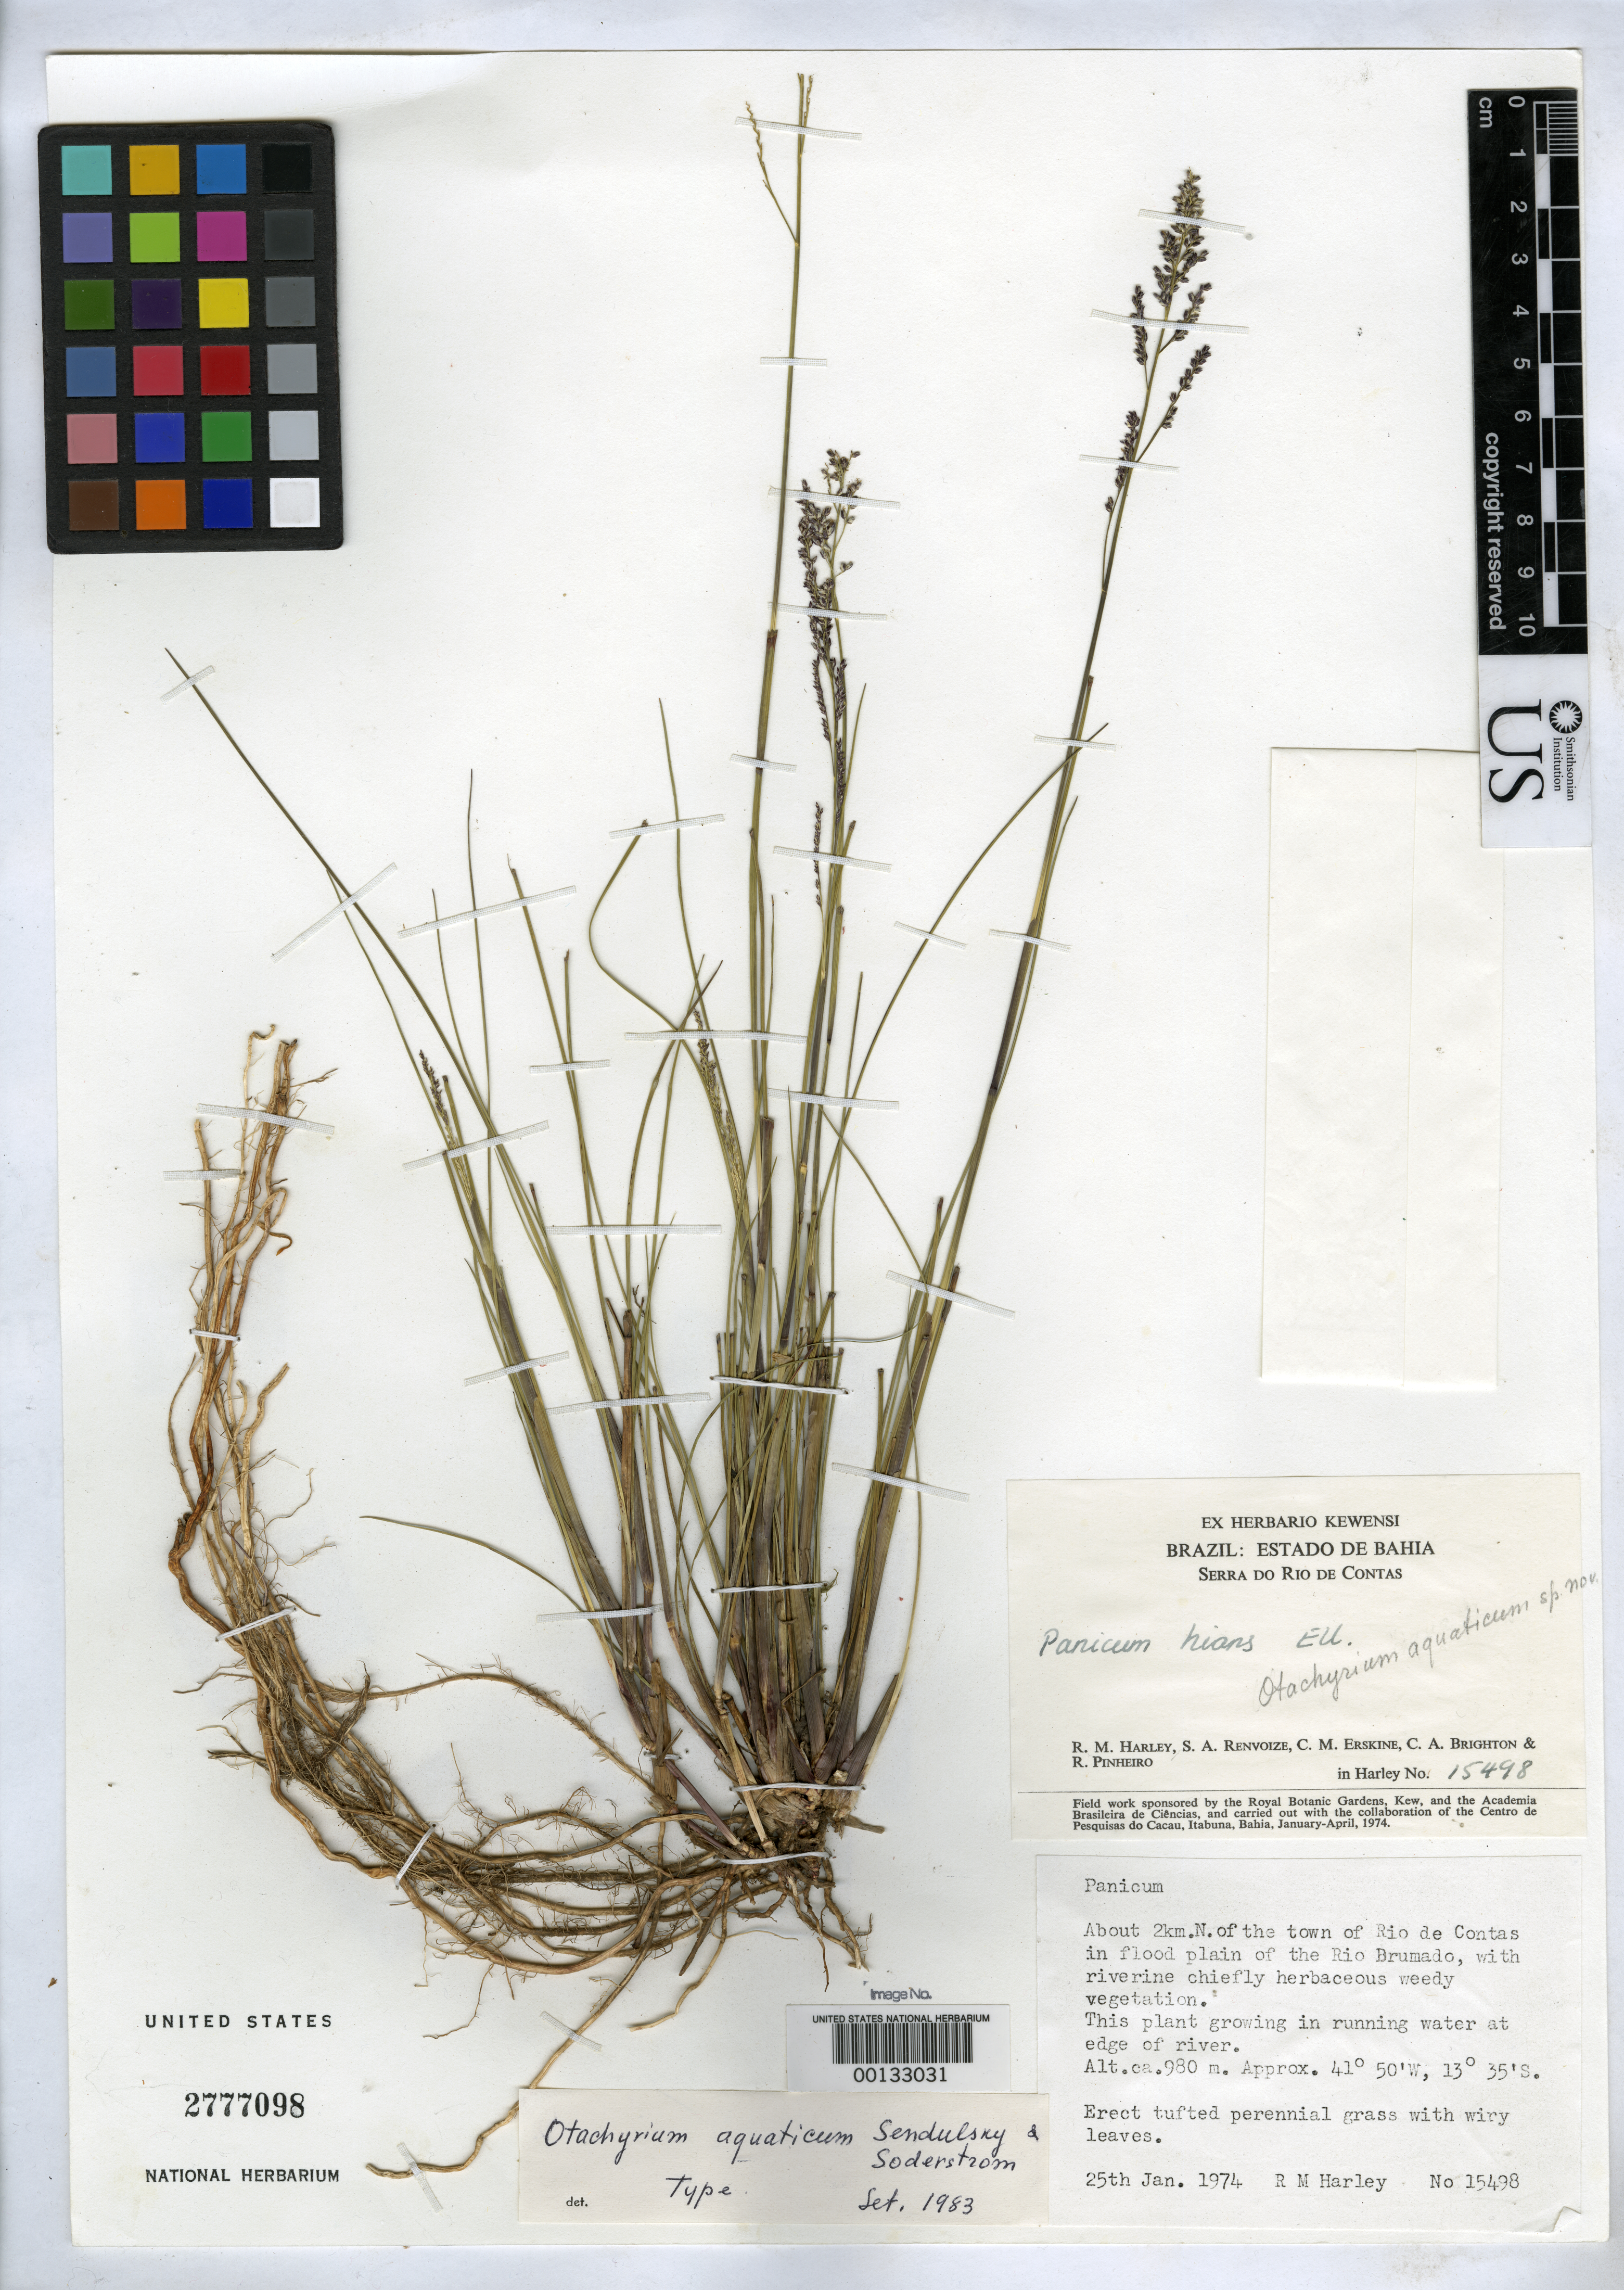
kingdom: Plantae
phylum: Tracheophyta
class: Liliopsida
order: Poales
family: Poaceae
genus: Otachyrium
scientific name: Otachyrium aquaticum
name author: Send. & Soderstr.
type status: Holotype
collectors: R. M. Harley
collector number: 15498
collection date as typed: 25 Jan 1974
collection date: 1974-01-25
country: Brazil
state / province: Bahia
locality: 2 km N of town of Rio de Contas, along Rio Brumado.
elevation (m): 980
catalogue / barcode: US 2777098